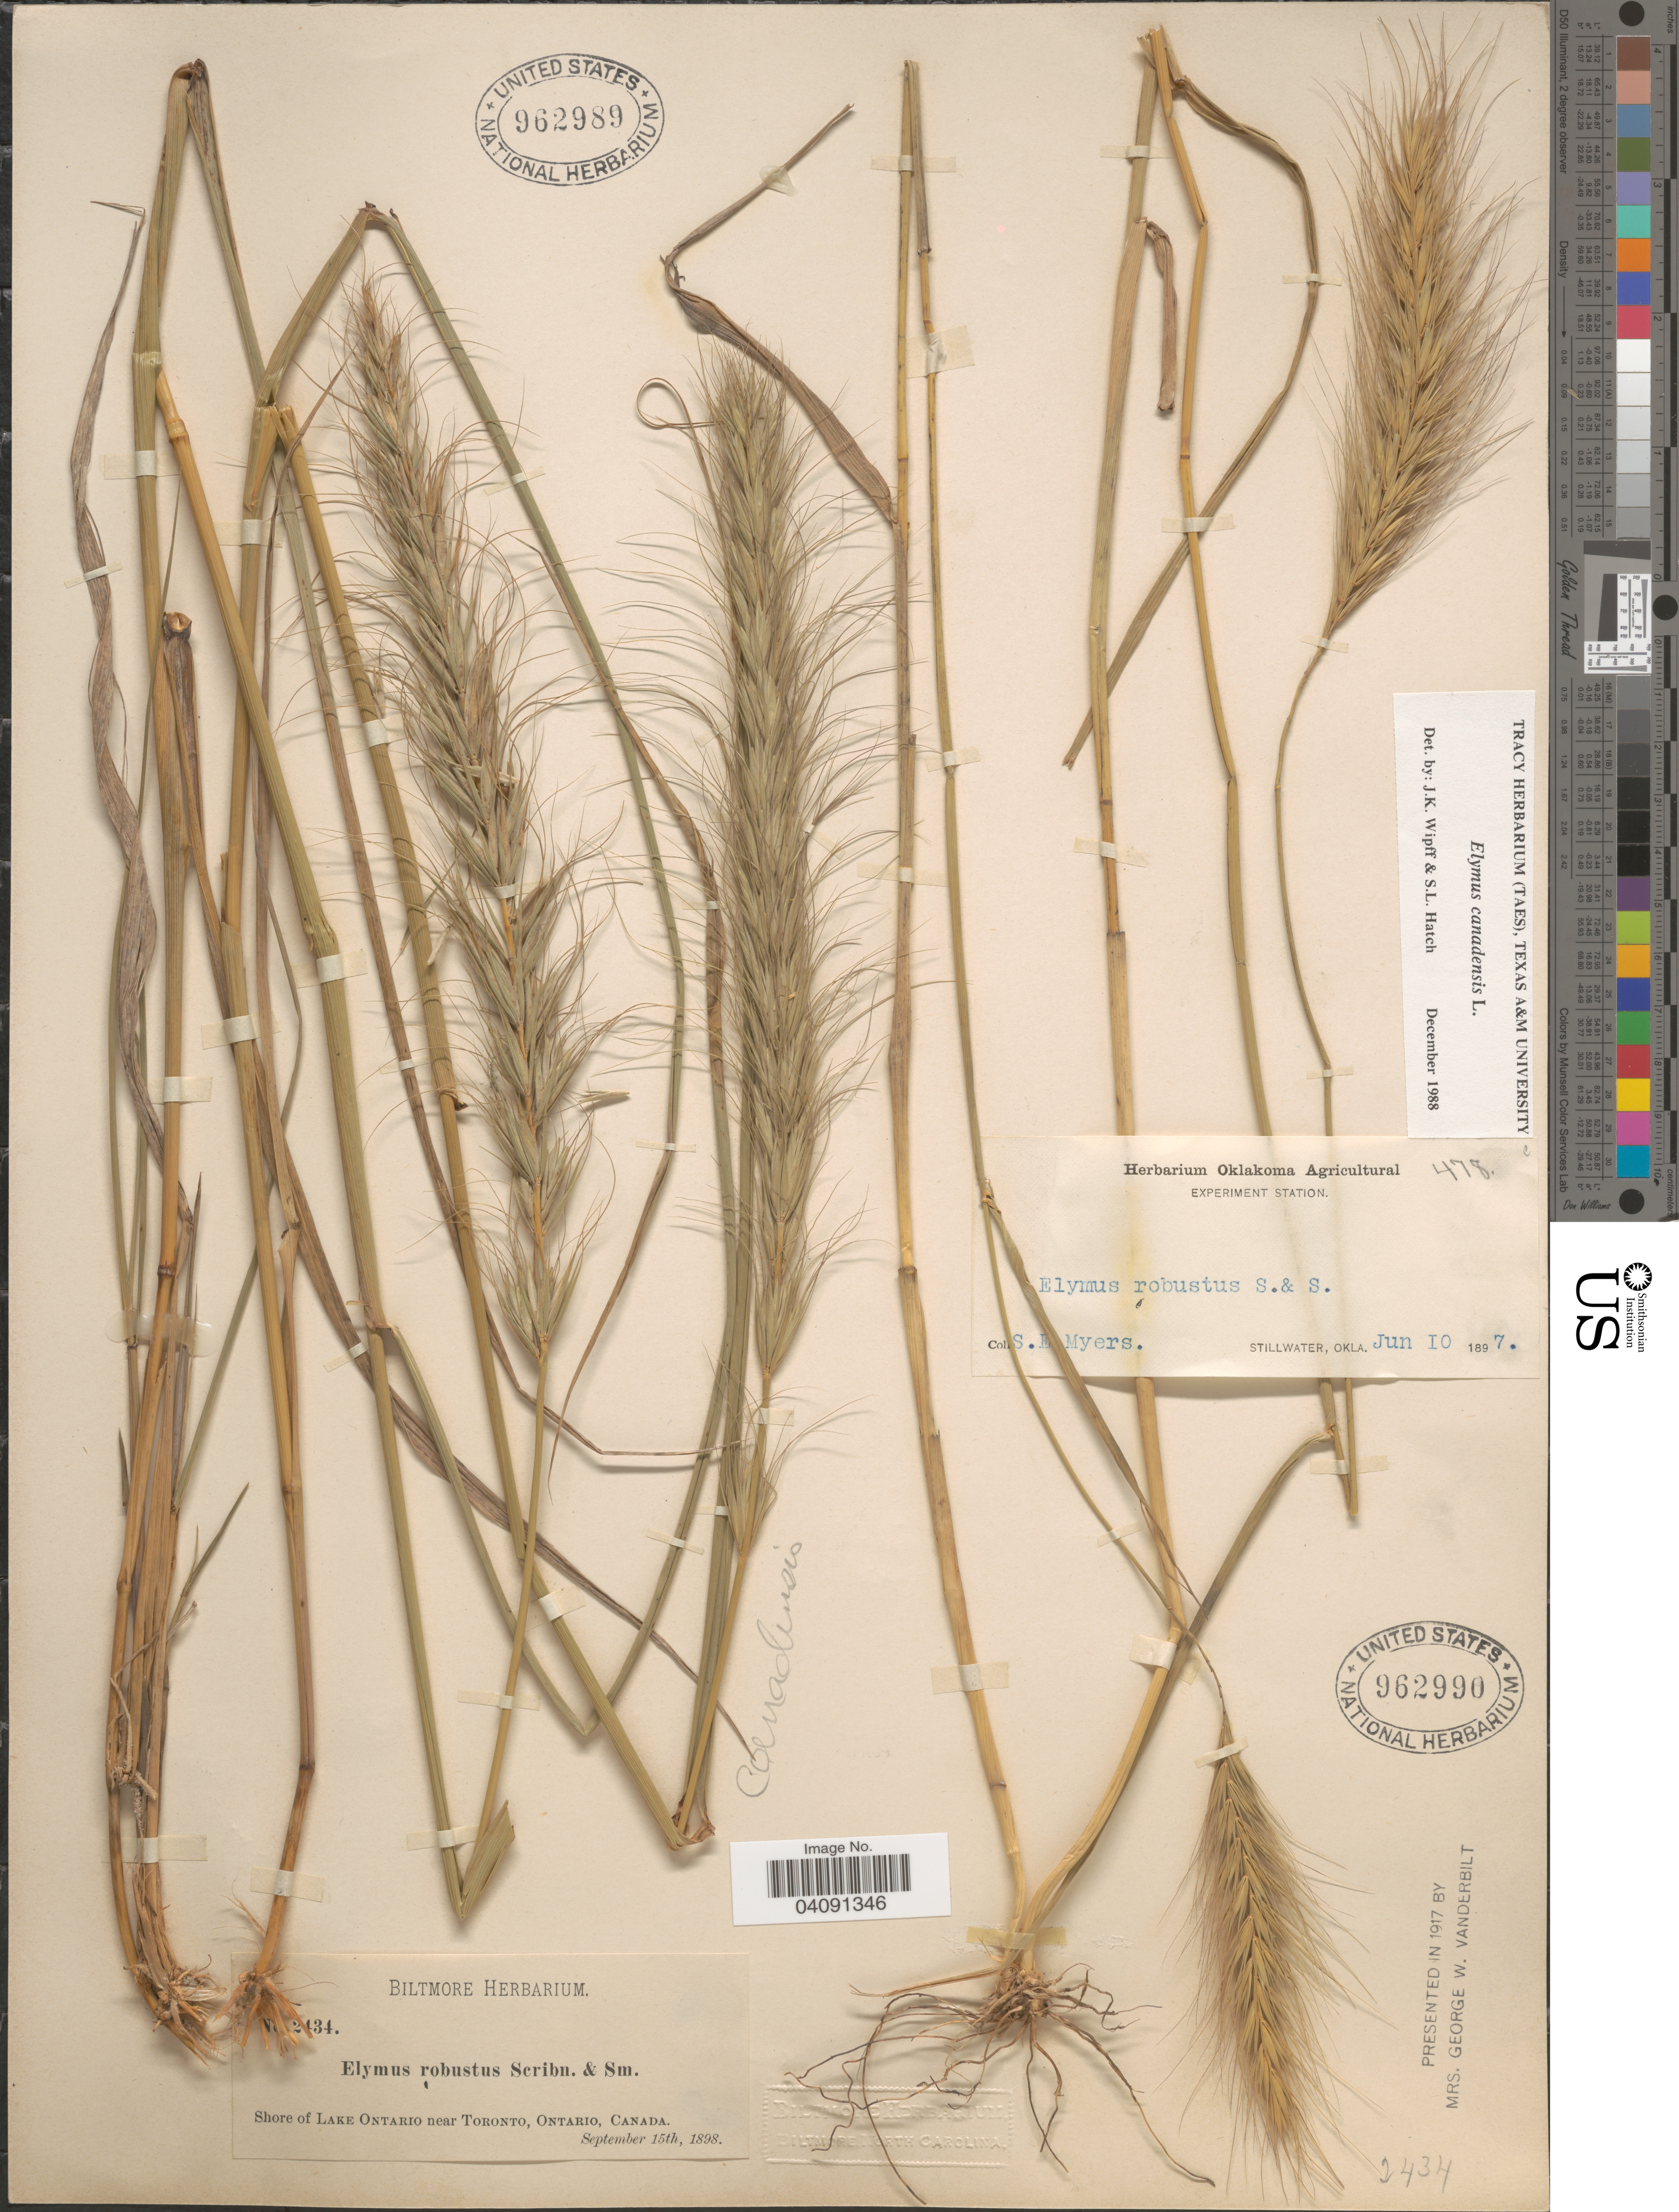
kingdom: Plantae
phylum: Tracheophyta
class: Liliopsida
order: Poales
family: Poaceae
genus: Elymus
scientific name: Elymus canadensis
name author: L.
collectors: S. Myers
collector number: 478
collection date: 1897-06-10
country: United States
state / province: Oklahoma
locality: Stillwater.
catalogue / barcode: US 962989